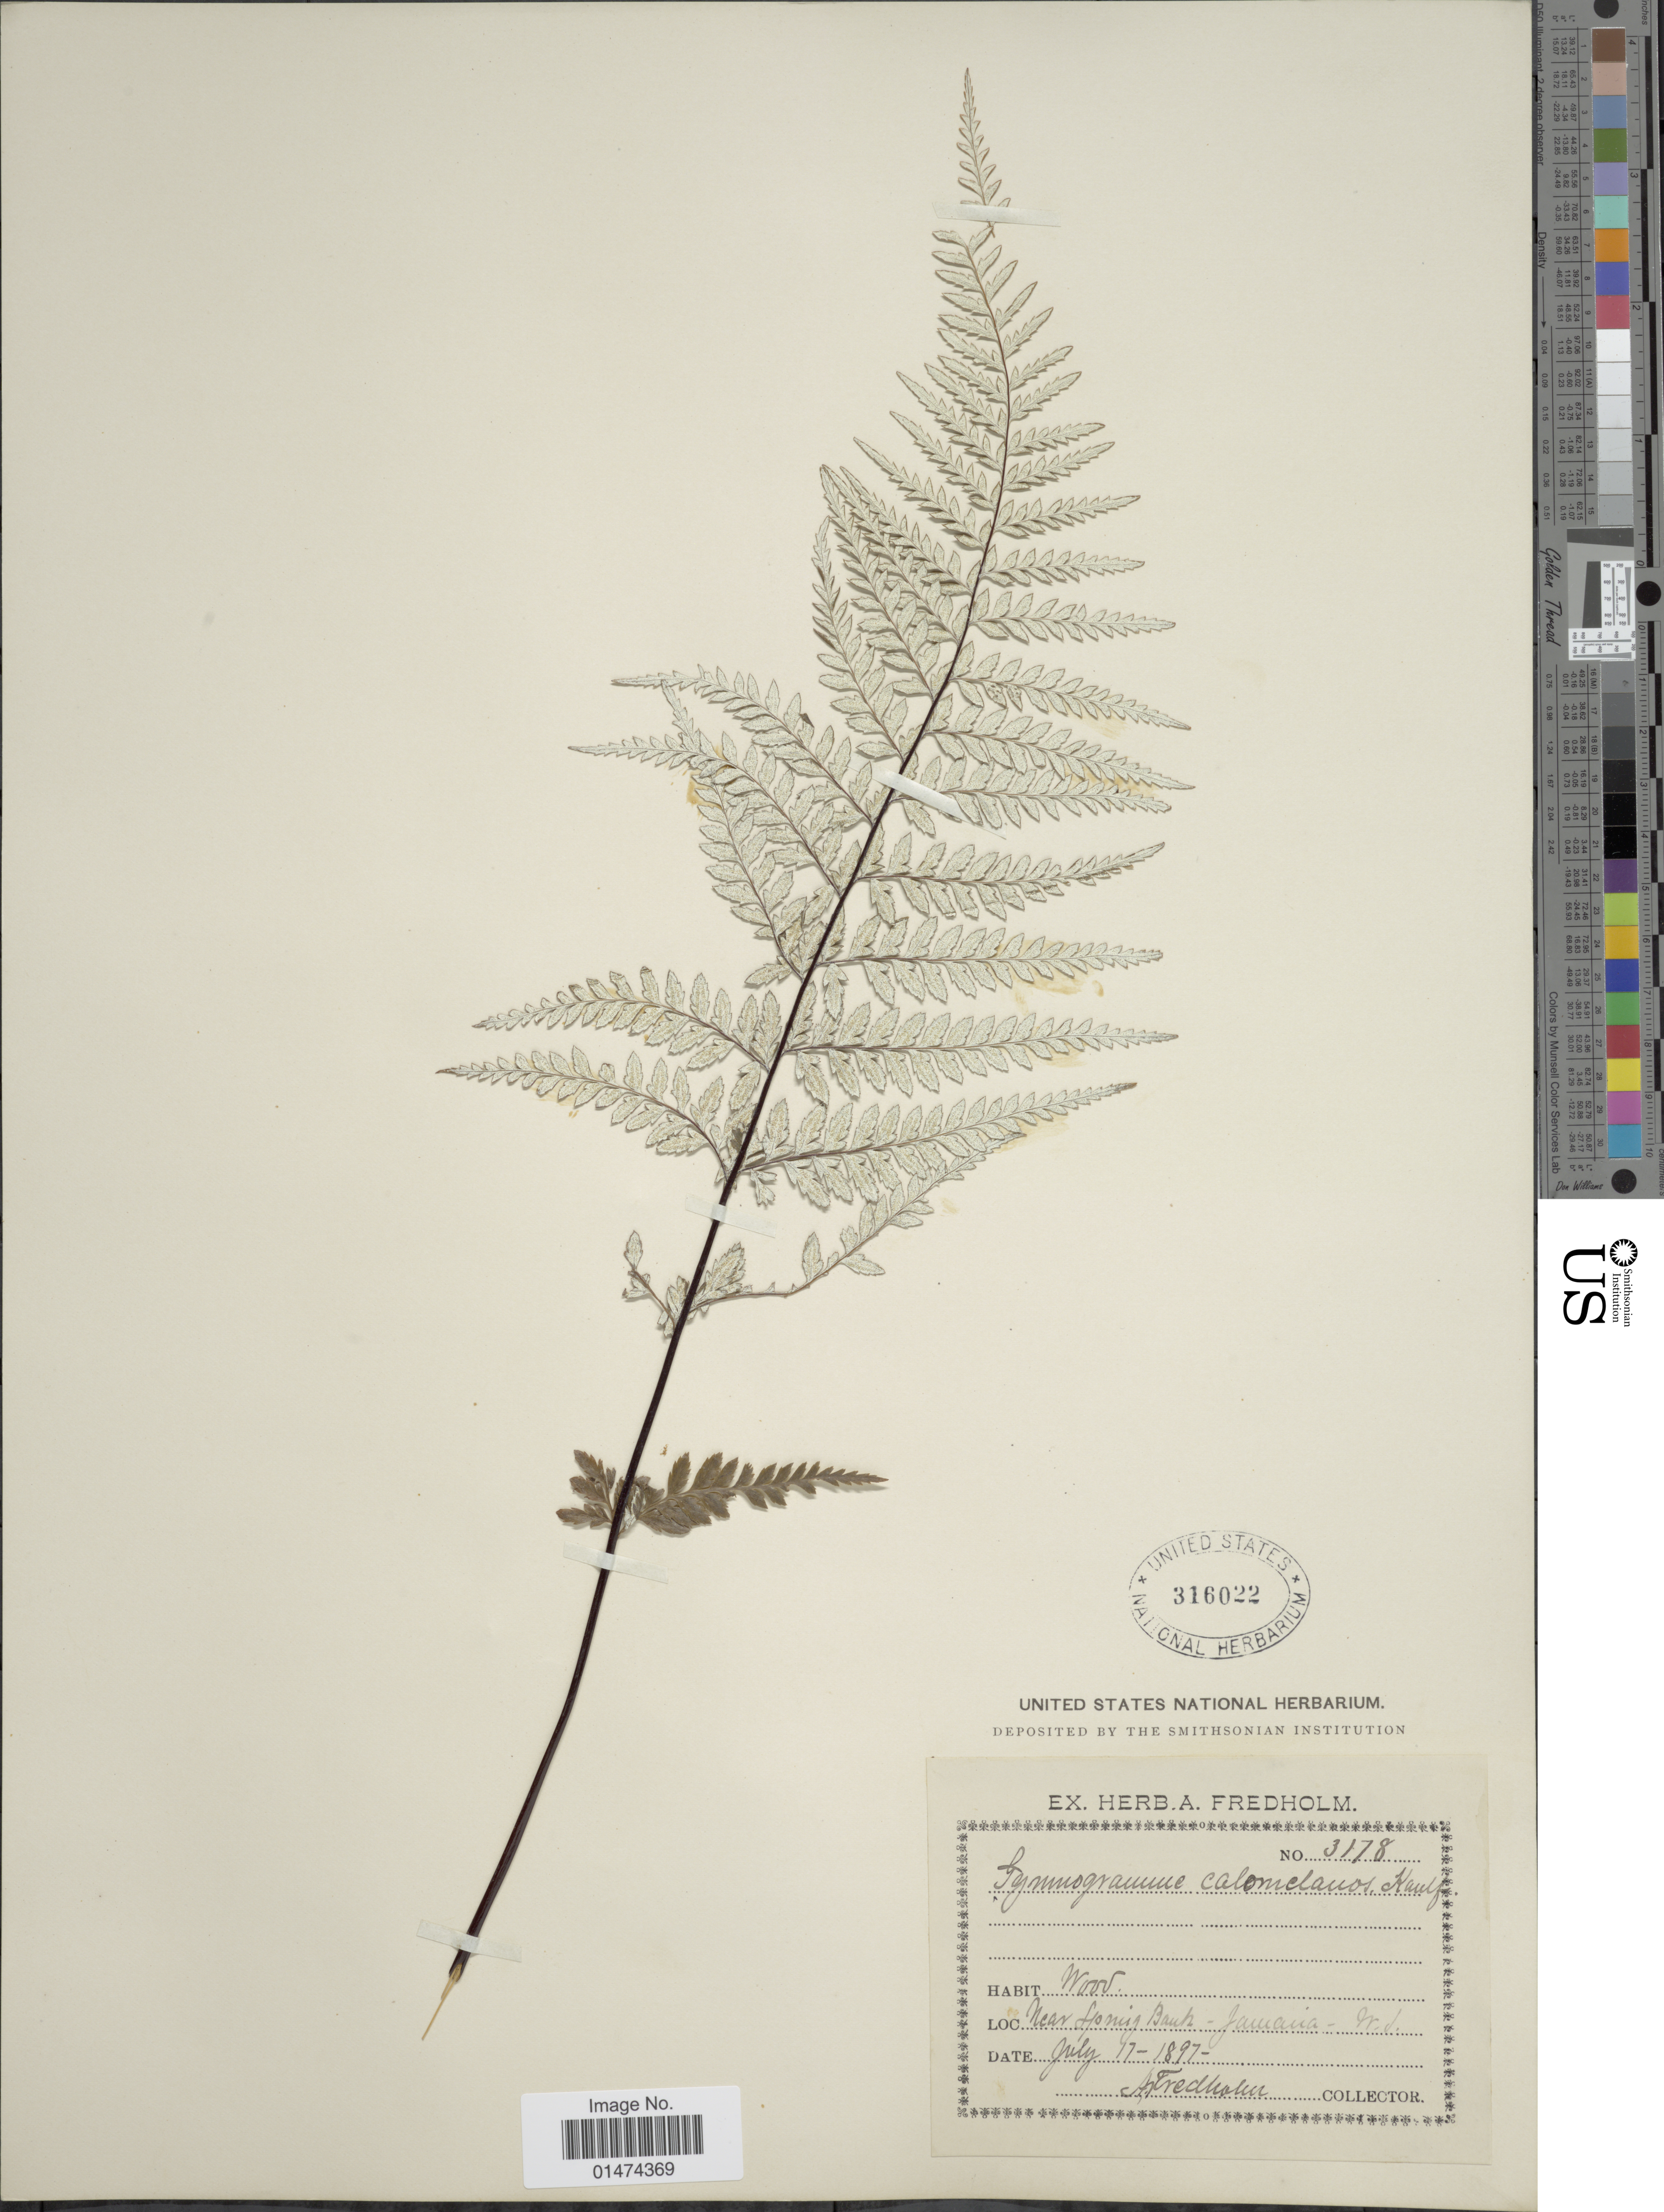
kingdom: Plantae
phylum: Tracheophyta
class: Polypodiopsida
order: Polypodiales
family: Pteridaceae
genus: Pityrogramma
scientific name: Pityrogramma calomelanos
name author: (L.) Link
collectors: A. Fredholm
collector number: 3178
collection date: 1897-07-17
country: Jamaica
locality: Near Spring Bank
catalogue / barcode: US 316022